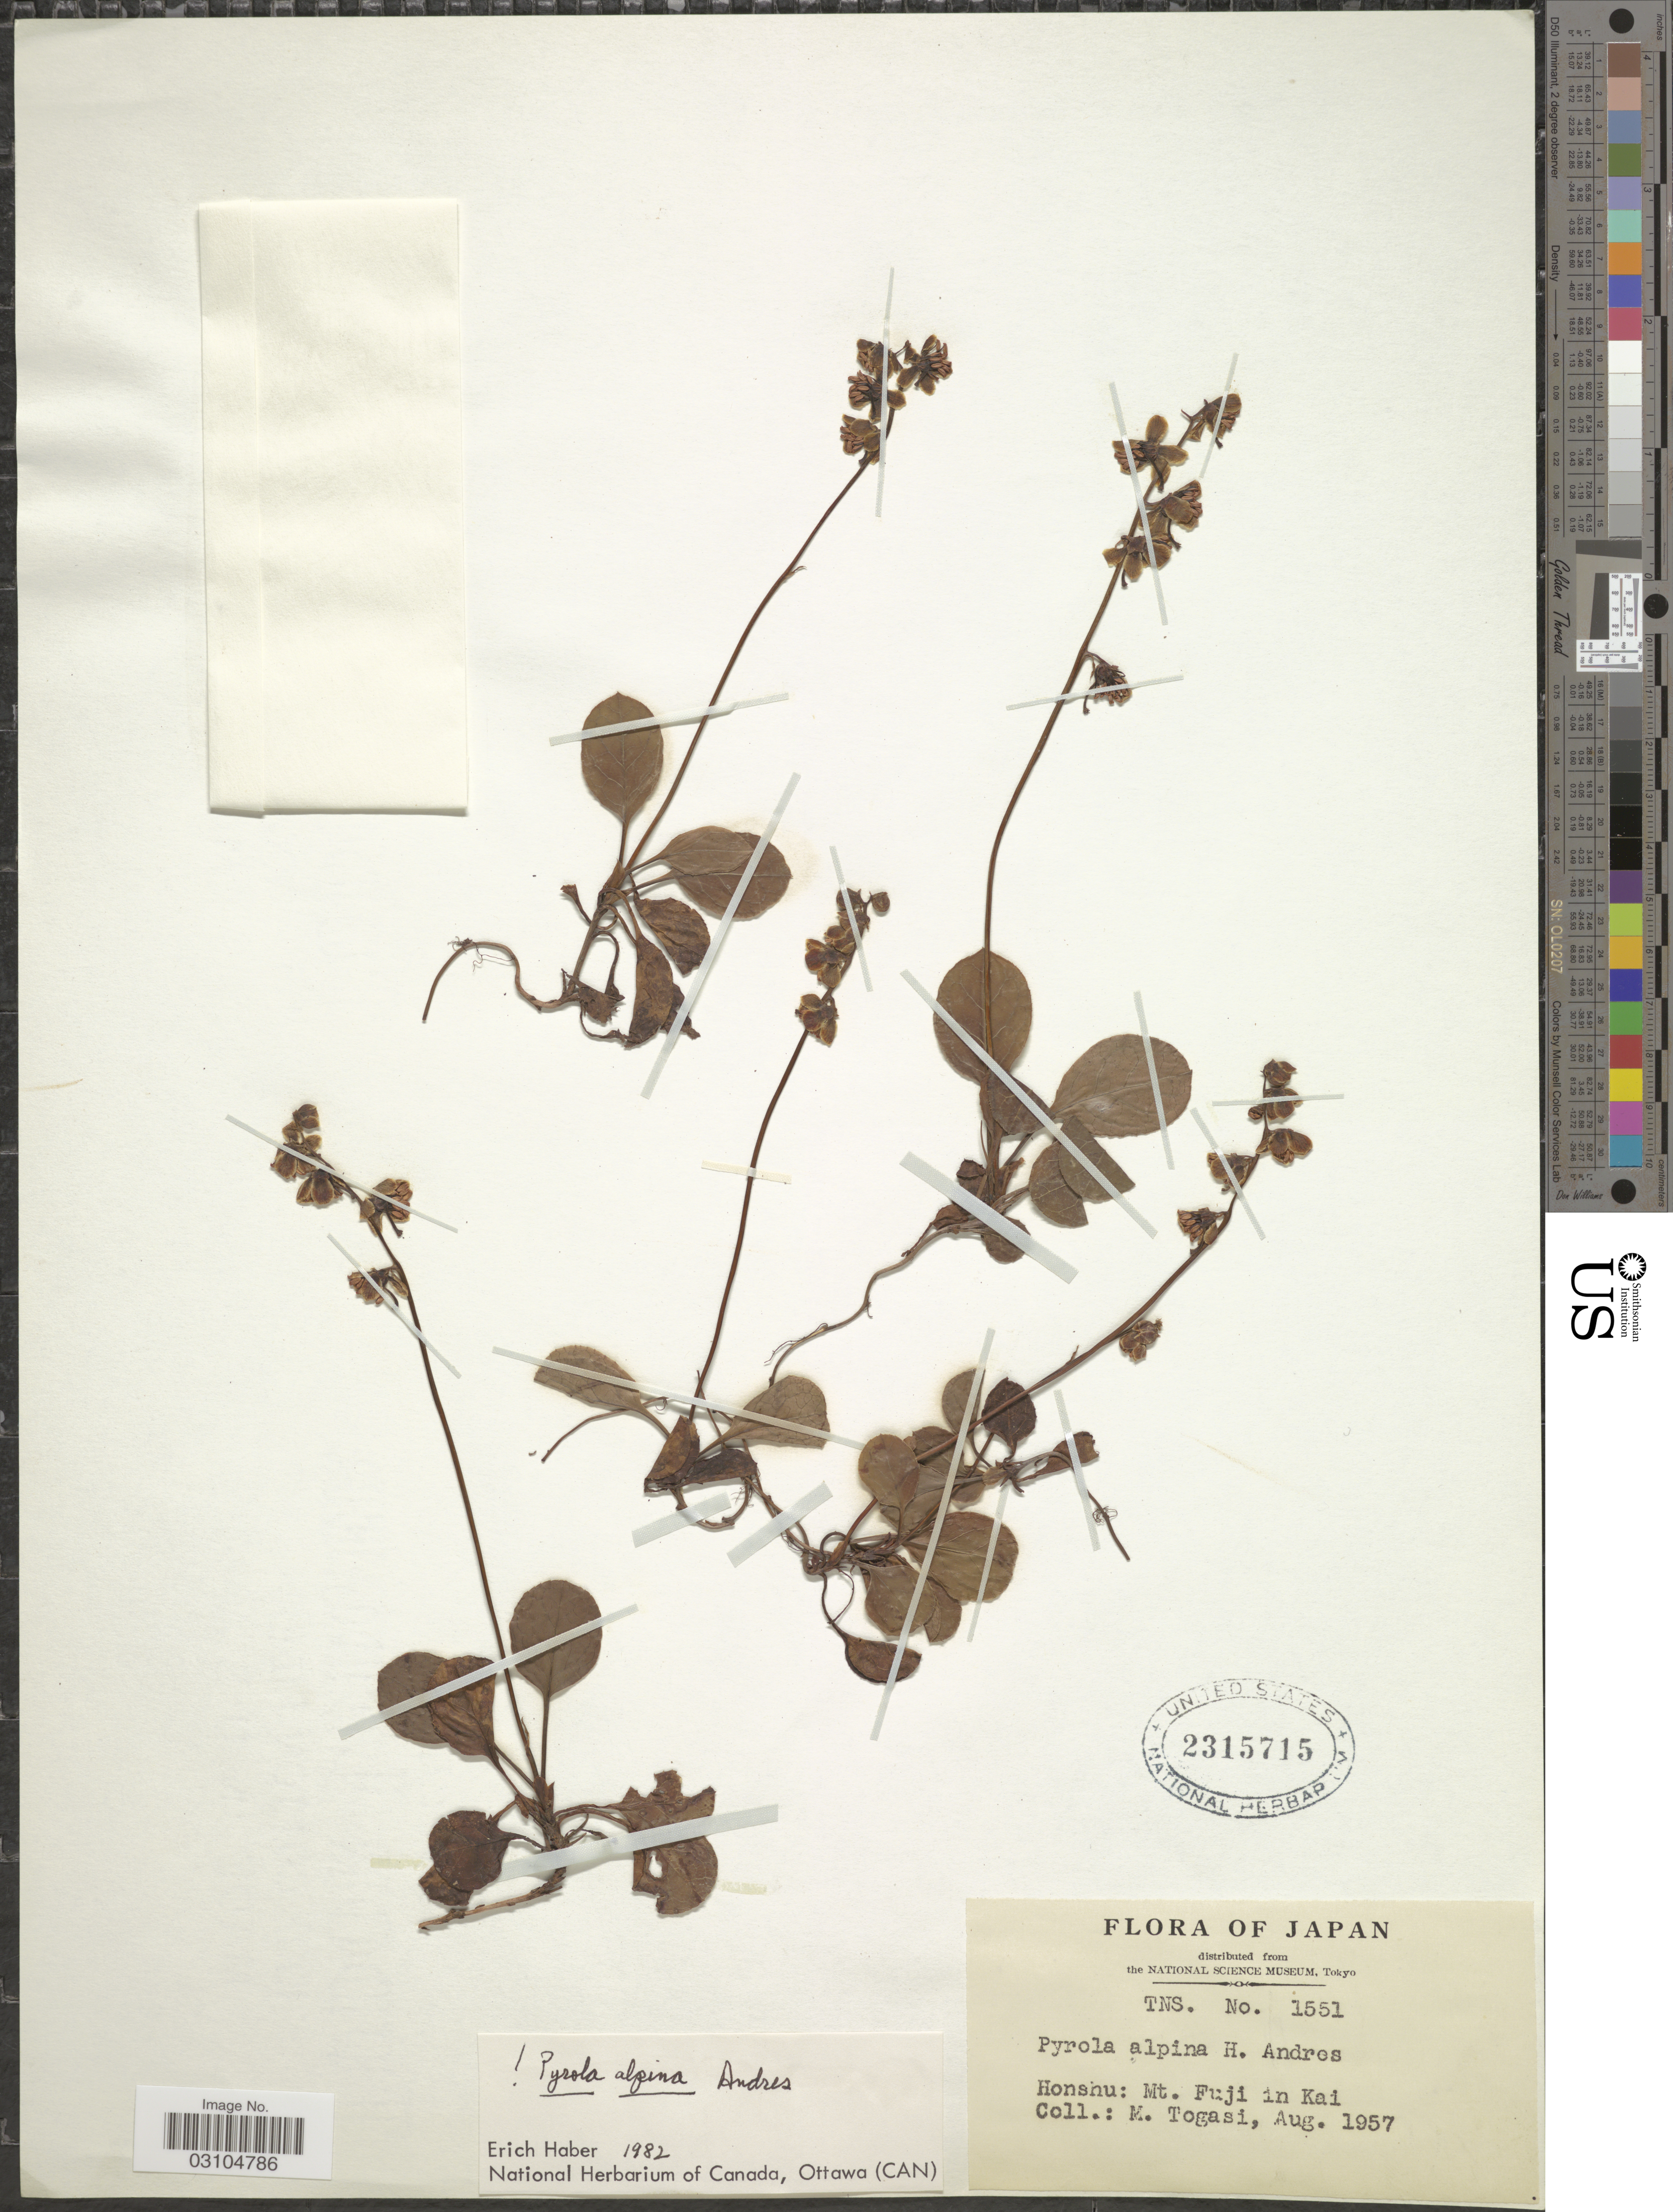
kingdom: Plantae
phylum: Tracheophyta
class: Magnoliopsida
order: Ericales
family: Ericaceae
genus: Pyrola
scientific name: Pyrola alpina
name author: Andres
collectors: M. Togasi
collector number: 1551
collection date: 1957-08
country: Japan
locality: Honshu: Mt. Fuji in Kai.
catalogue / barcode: US 2315715